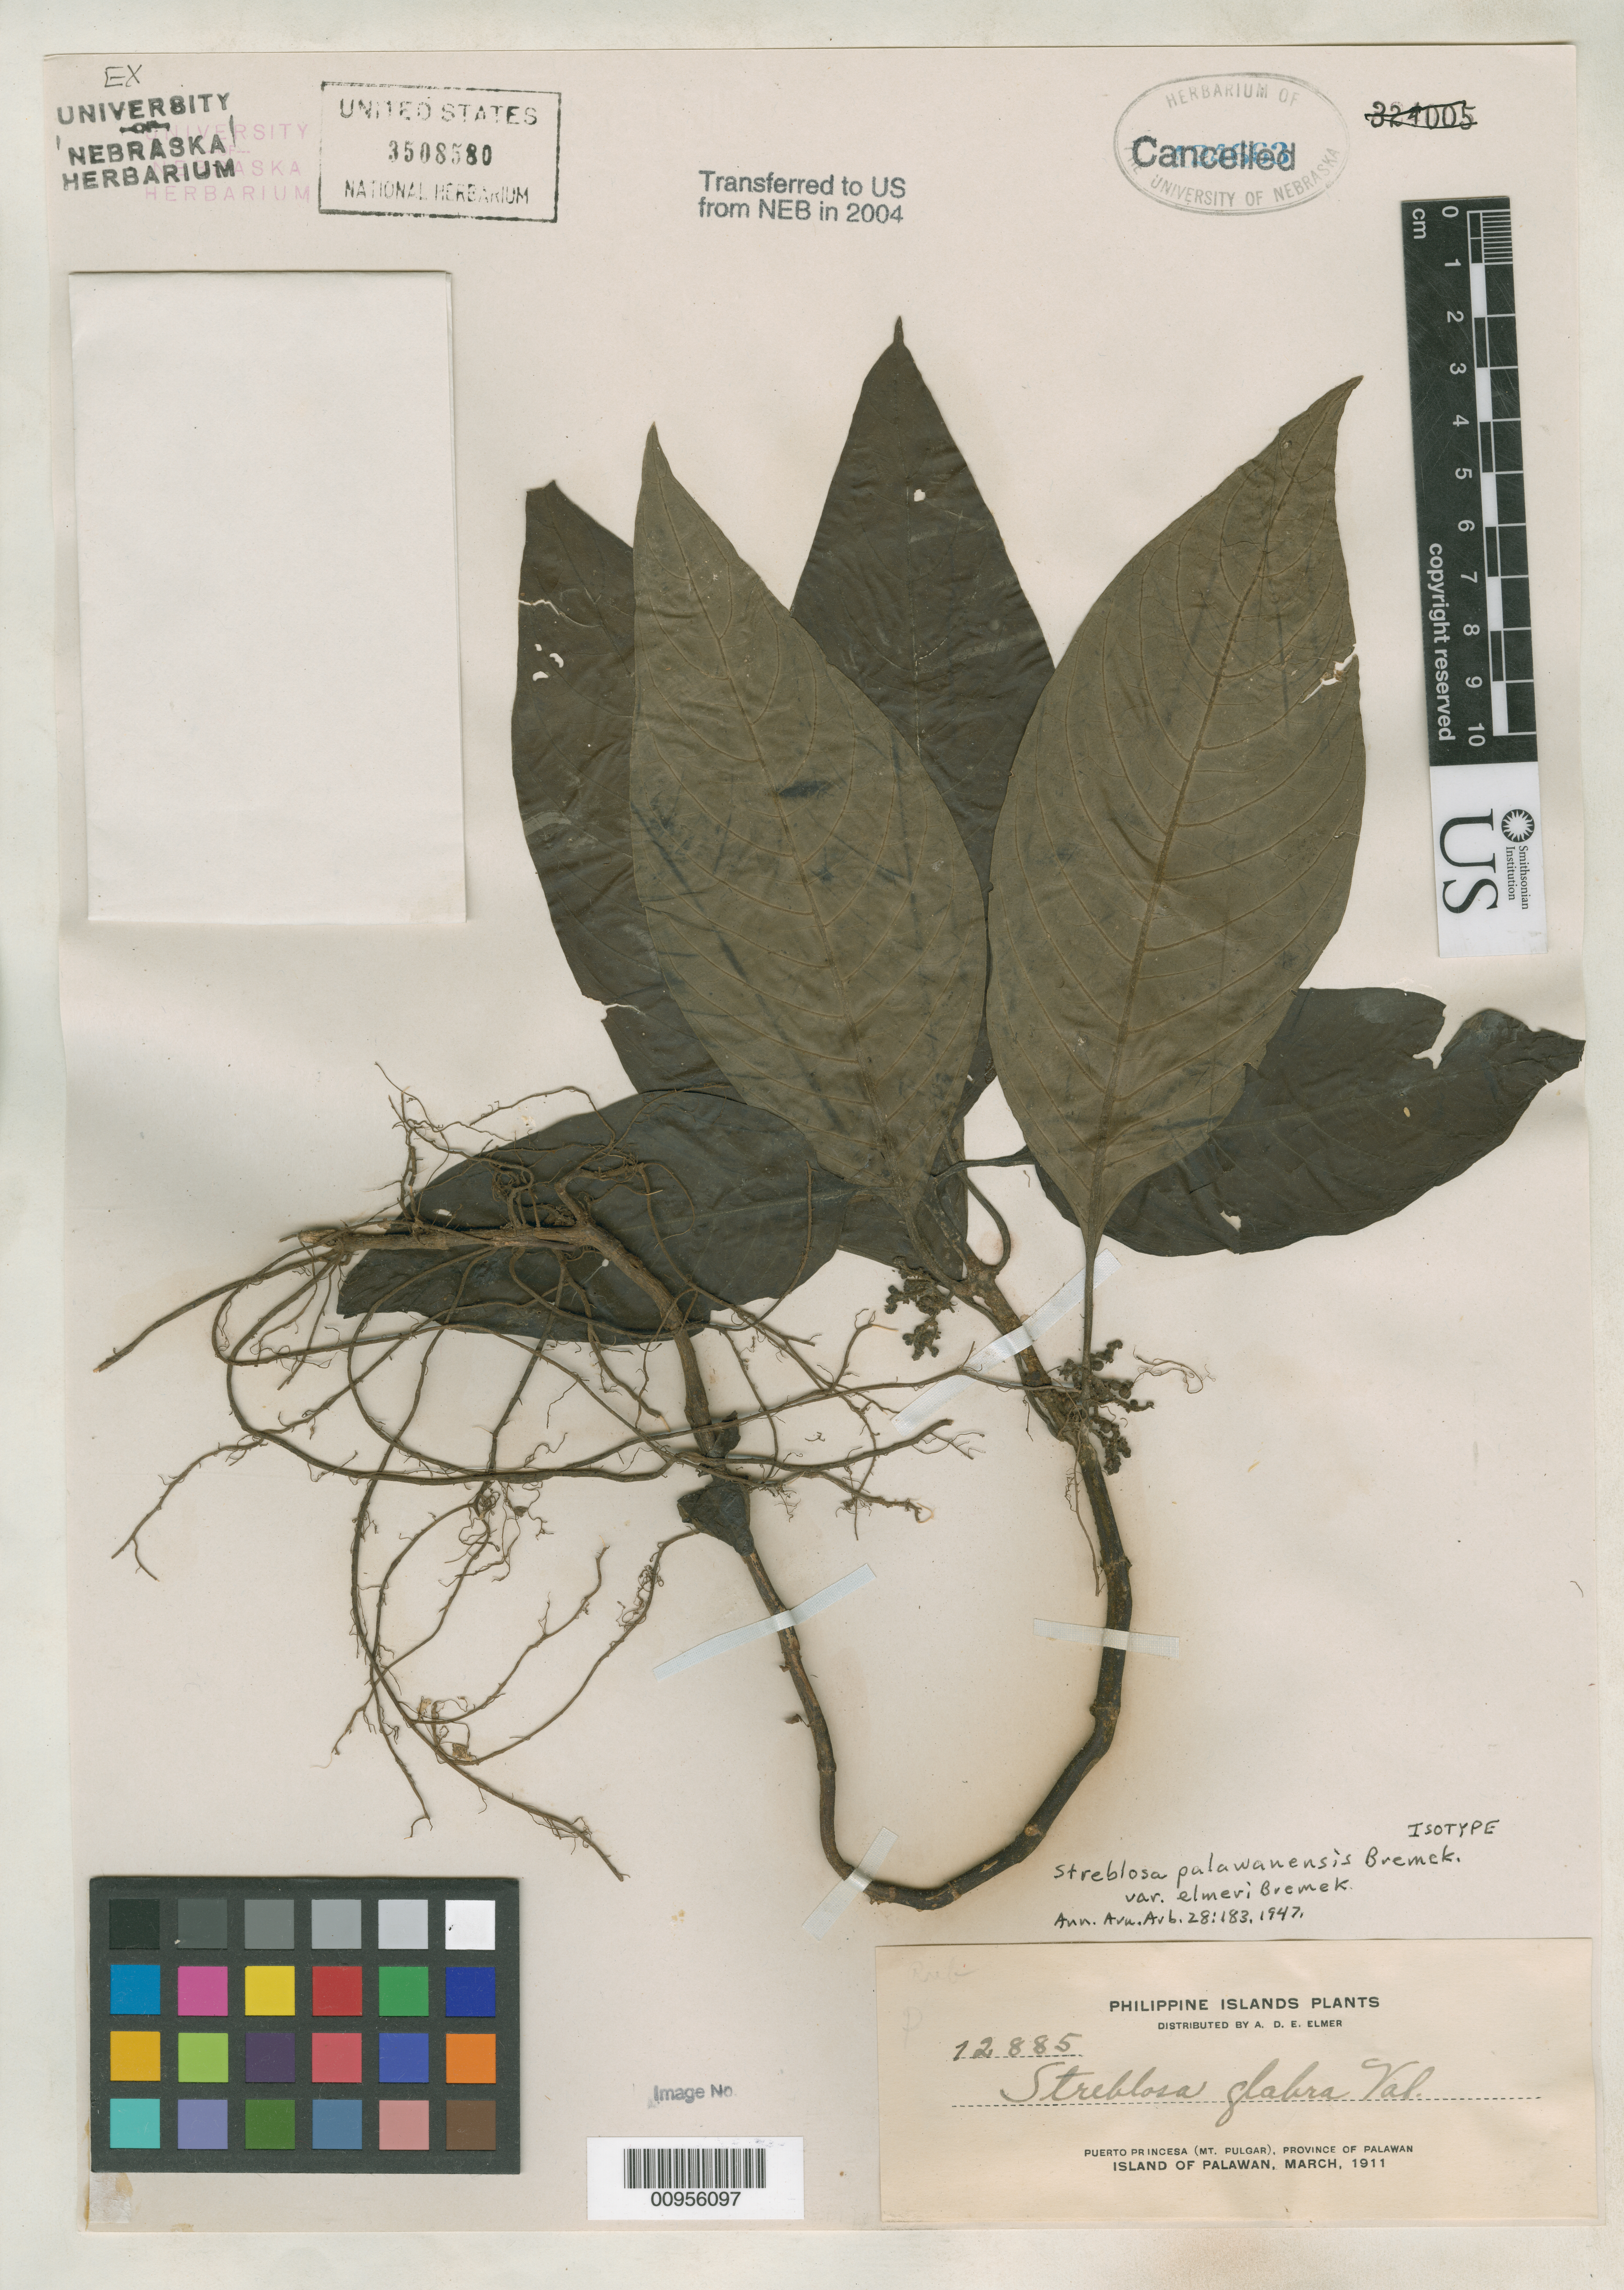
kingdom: Plantae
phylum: Tracheophyta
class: Magnoliopsida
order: Gentianales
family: Rubiaceae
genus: Streblosa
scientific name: Streblosa palawanensis var. elmeri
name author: Bremek.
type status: Isotype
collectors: A. D. E. Elmer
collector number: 12885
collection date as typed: Mar 1911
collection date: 1911-03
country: Philippines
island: Palawan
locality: Puerto Princesa (Mt. Pulgar), Province of Palawan, Island of Palawan.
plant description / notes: Collection number mis-cited (once) in protologue as "12285".; Specimen ex herb. NEB.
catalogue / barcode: US 3508580